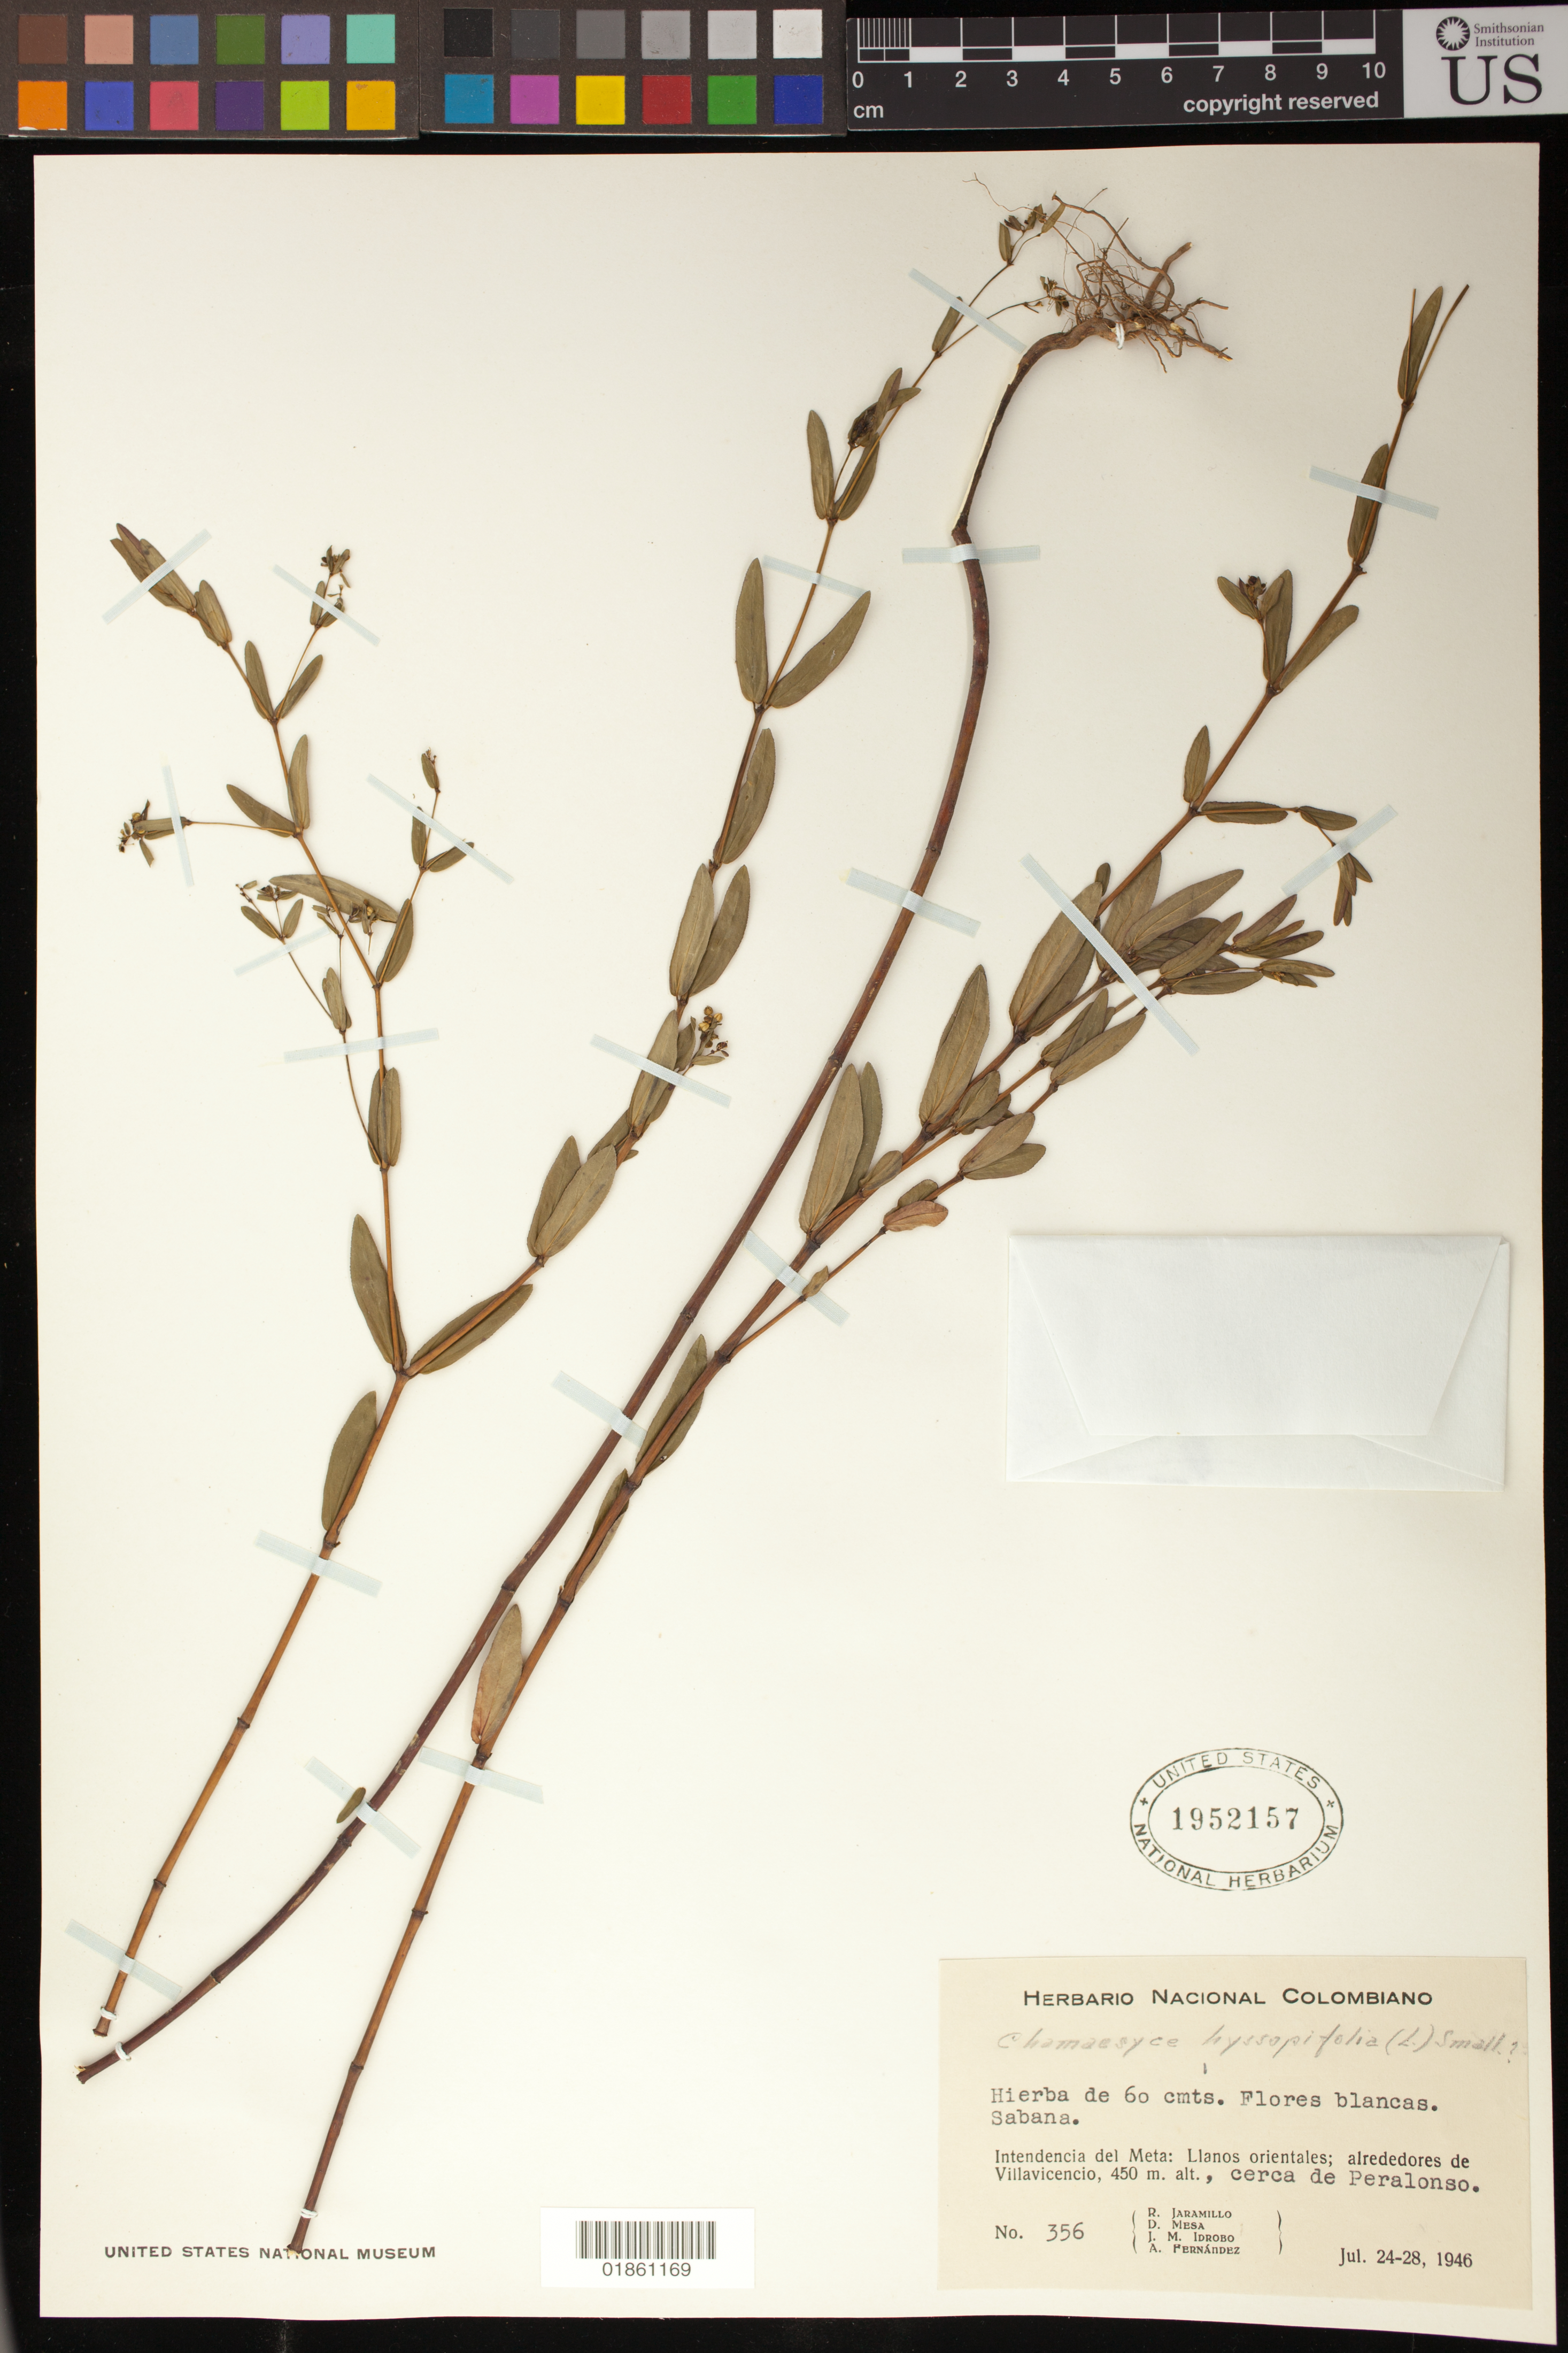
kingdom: Plantae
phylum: Tracheophyta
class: Magnoliopsida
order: Malpighiales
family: Euphorbiaceae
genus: Euphorbia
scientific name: Euphorbia hyssopifolia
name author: L.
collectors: D. Mesa, J. M. Idrobo & A. Fernandez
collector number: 356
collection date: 1946-07-24/1946-07-28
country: Colombia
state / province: Meta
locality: Llanos orientales; alrededores de Villavicencio, cerca de Peralonso.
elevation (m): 450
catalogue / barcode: US 1952157